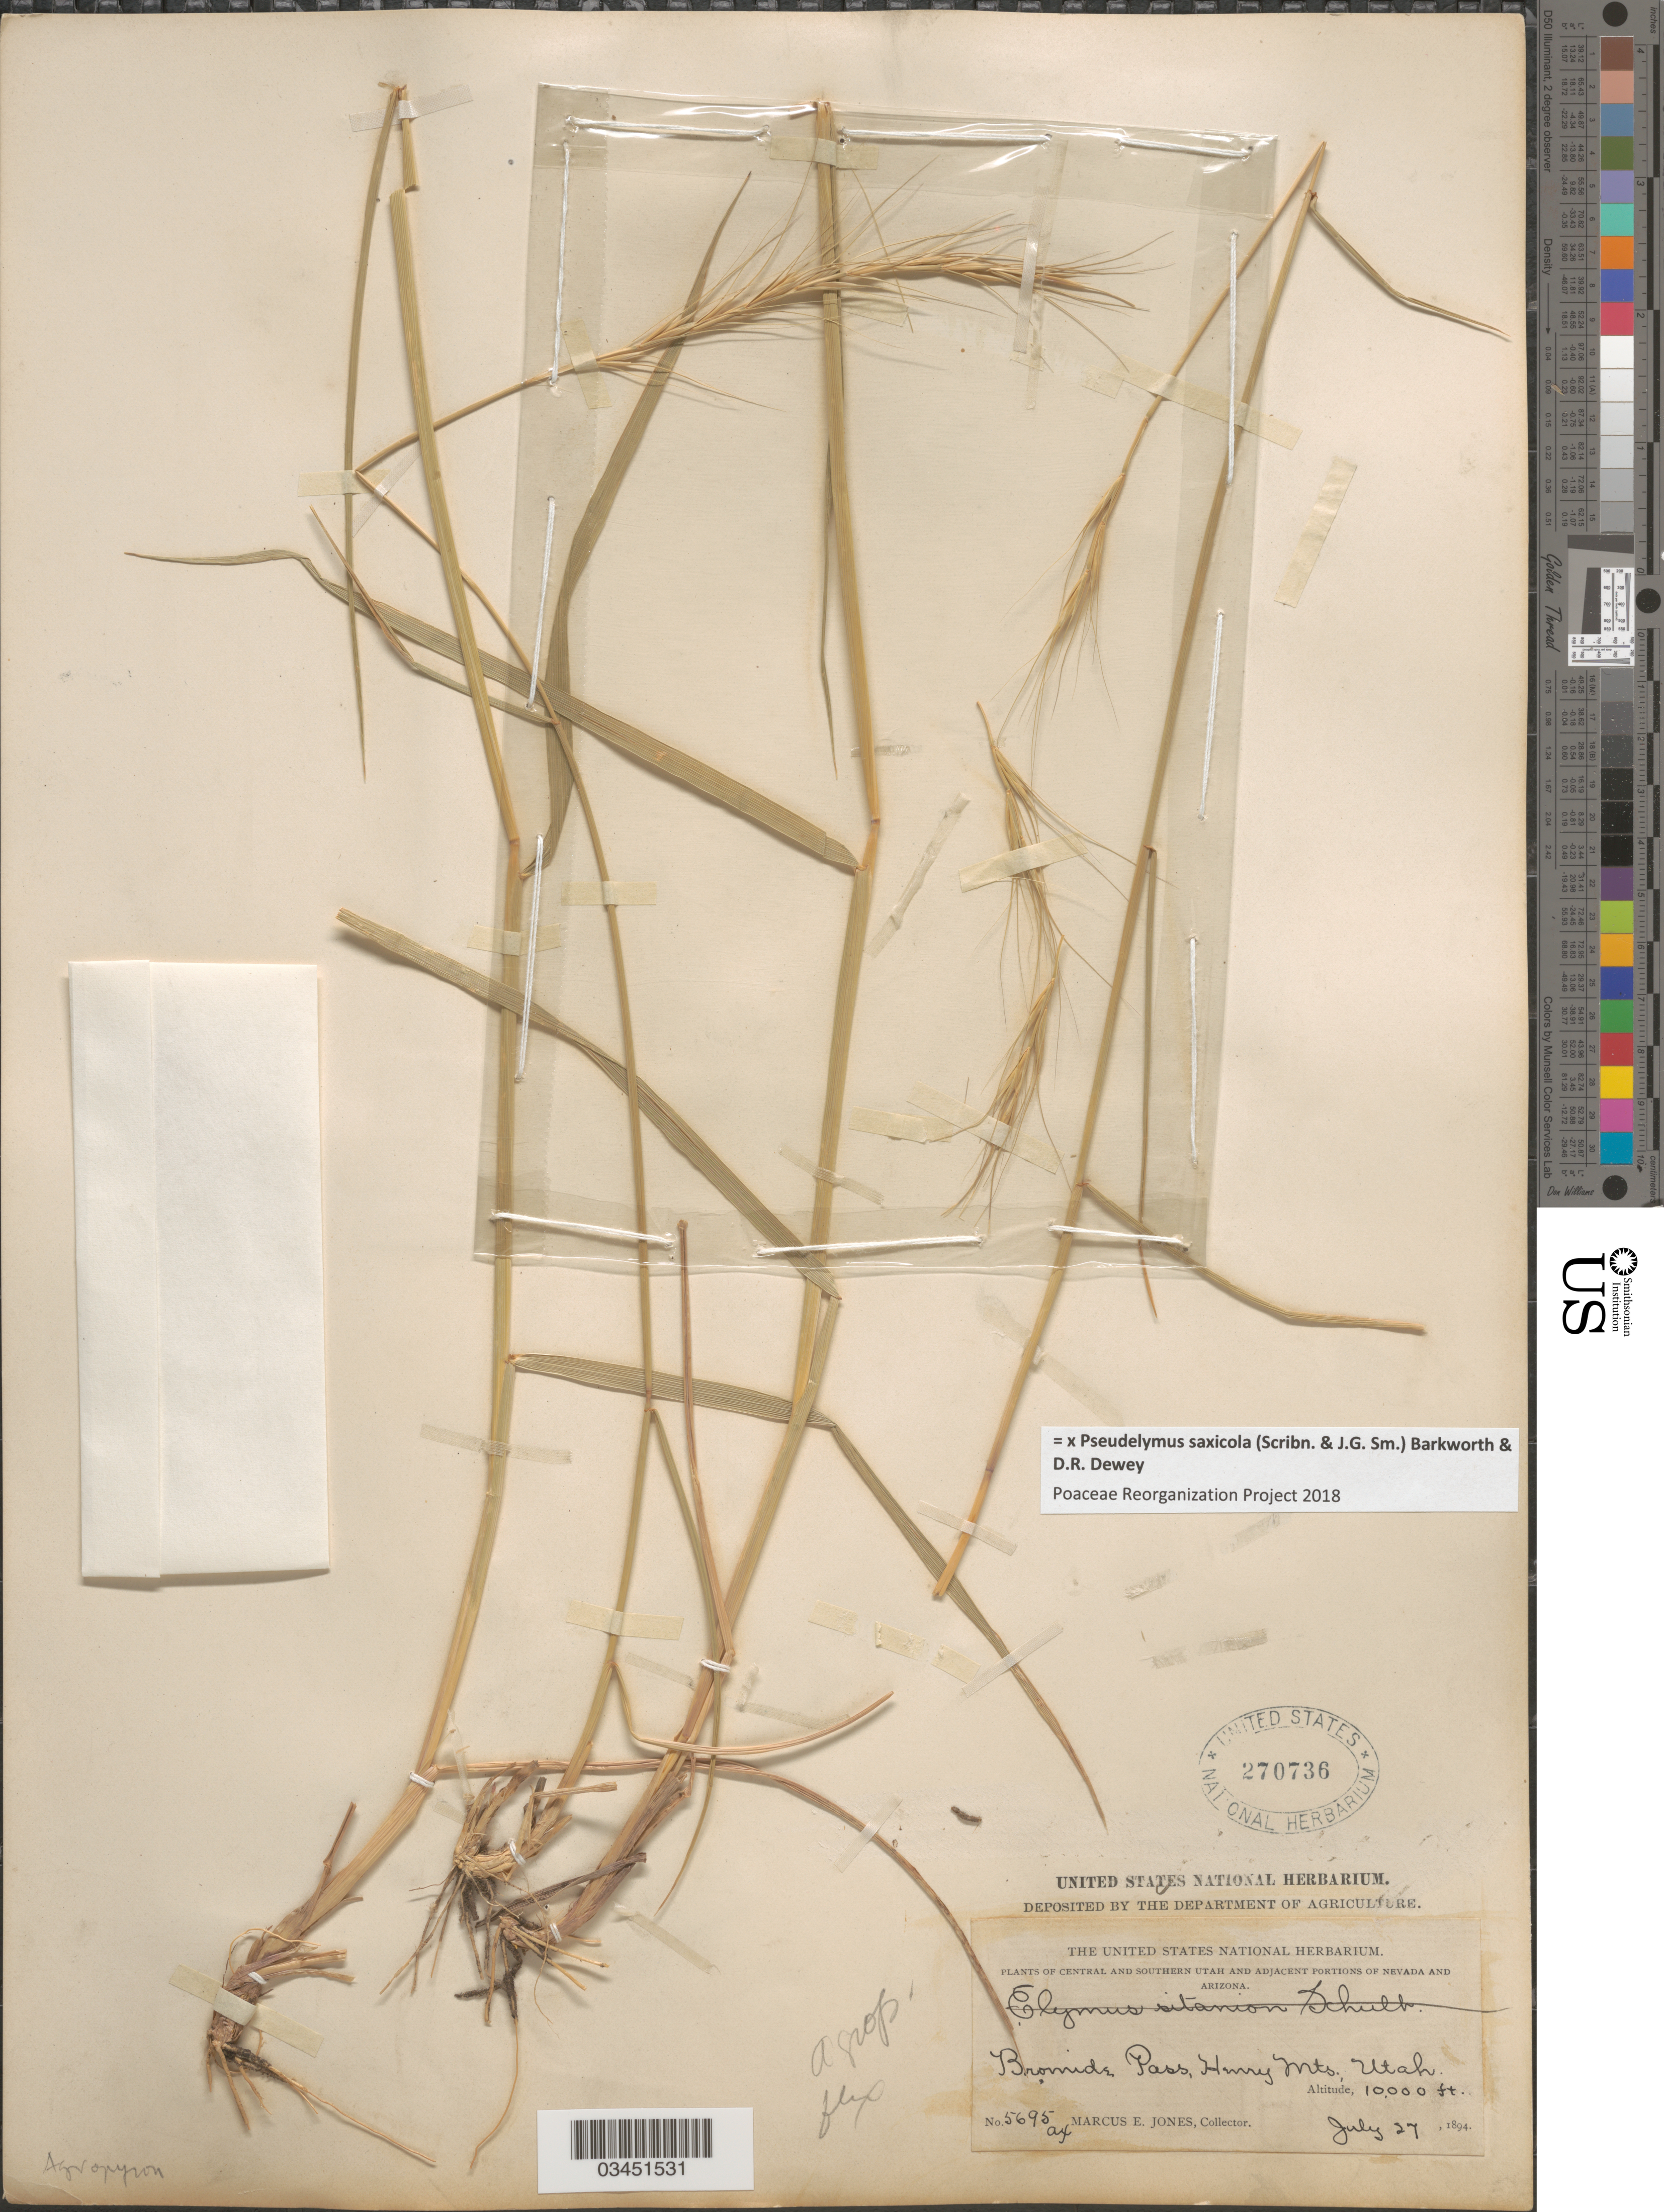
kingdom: Plantae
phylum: Tracheophyta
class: Liliopsida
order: Poales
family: Poaceae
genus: Pseudelymus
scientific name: x Pseudelymus saxicola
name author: (Scribn. & J.G. Sm.) Barkworth & Dewey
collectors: M. E. Jones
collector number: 5695ax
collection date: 1894-07-27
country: United States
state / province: Utah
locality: Central And Southern Utah And Adjacent Portions Of Nevada And Arizona. Bromide Pass, Henry Mts.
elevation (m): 3048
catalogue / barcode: US 270736